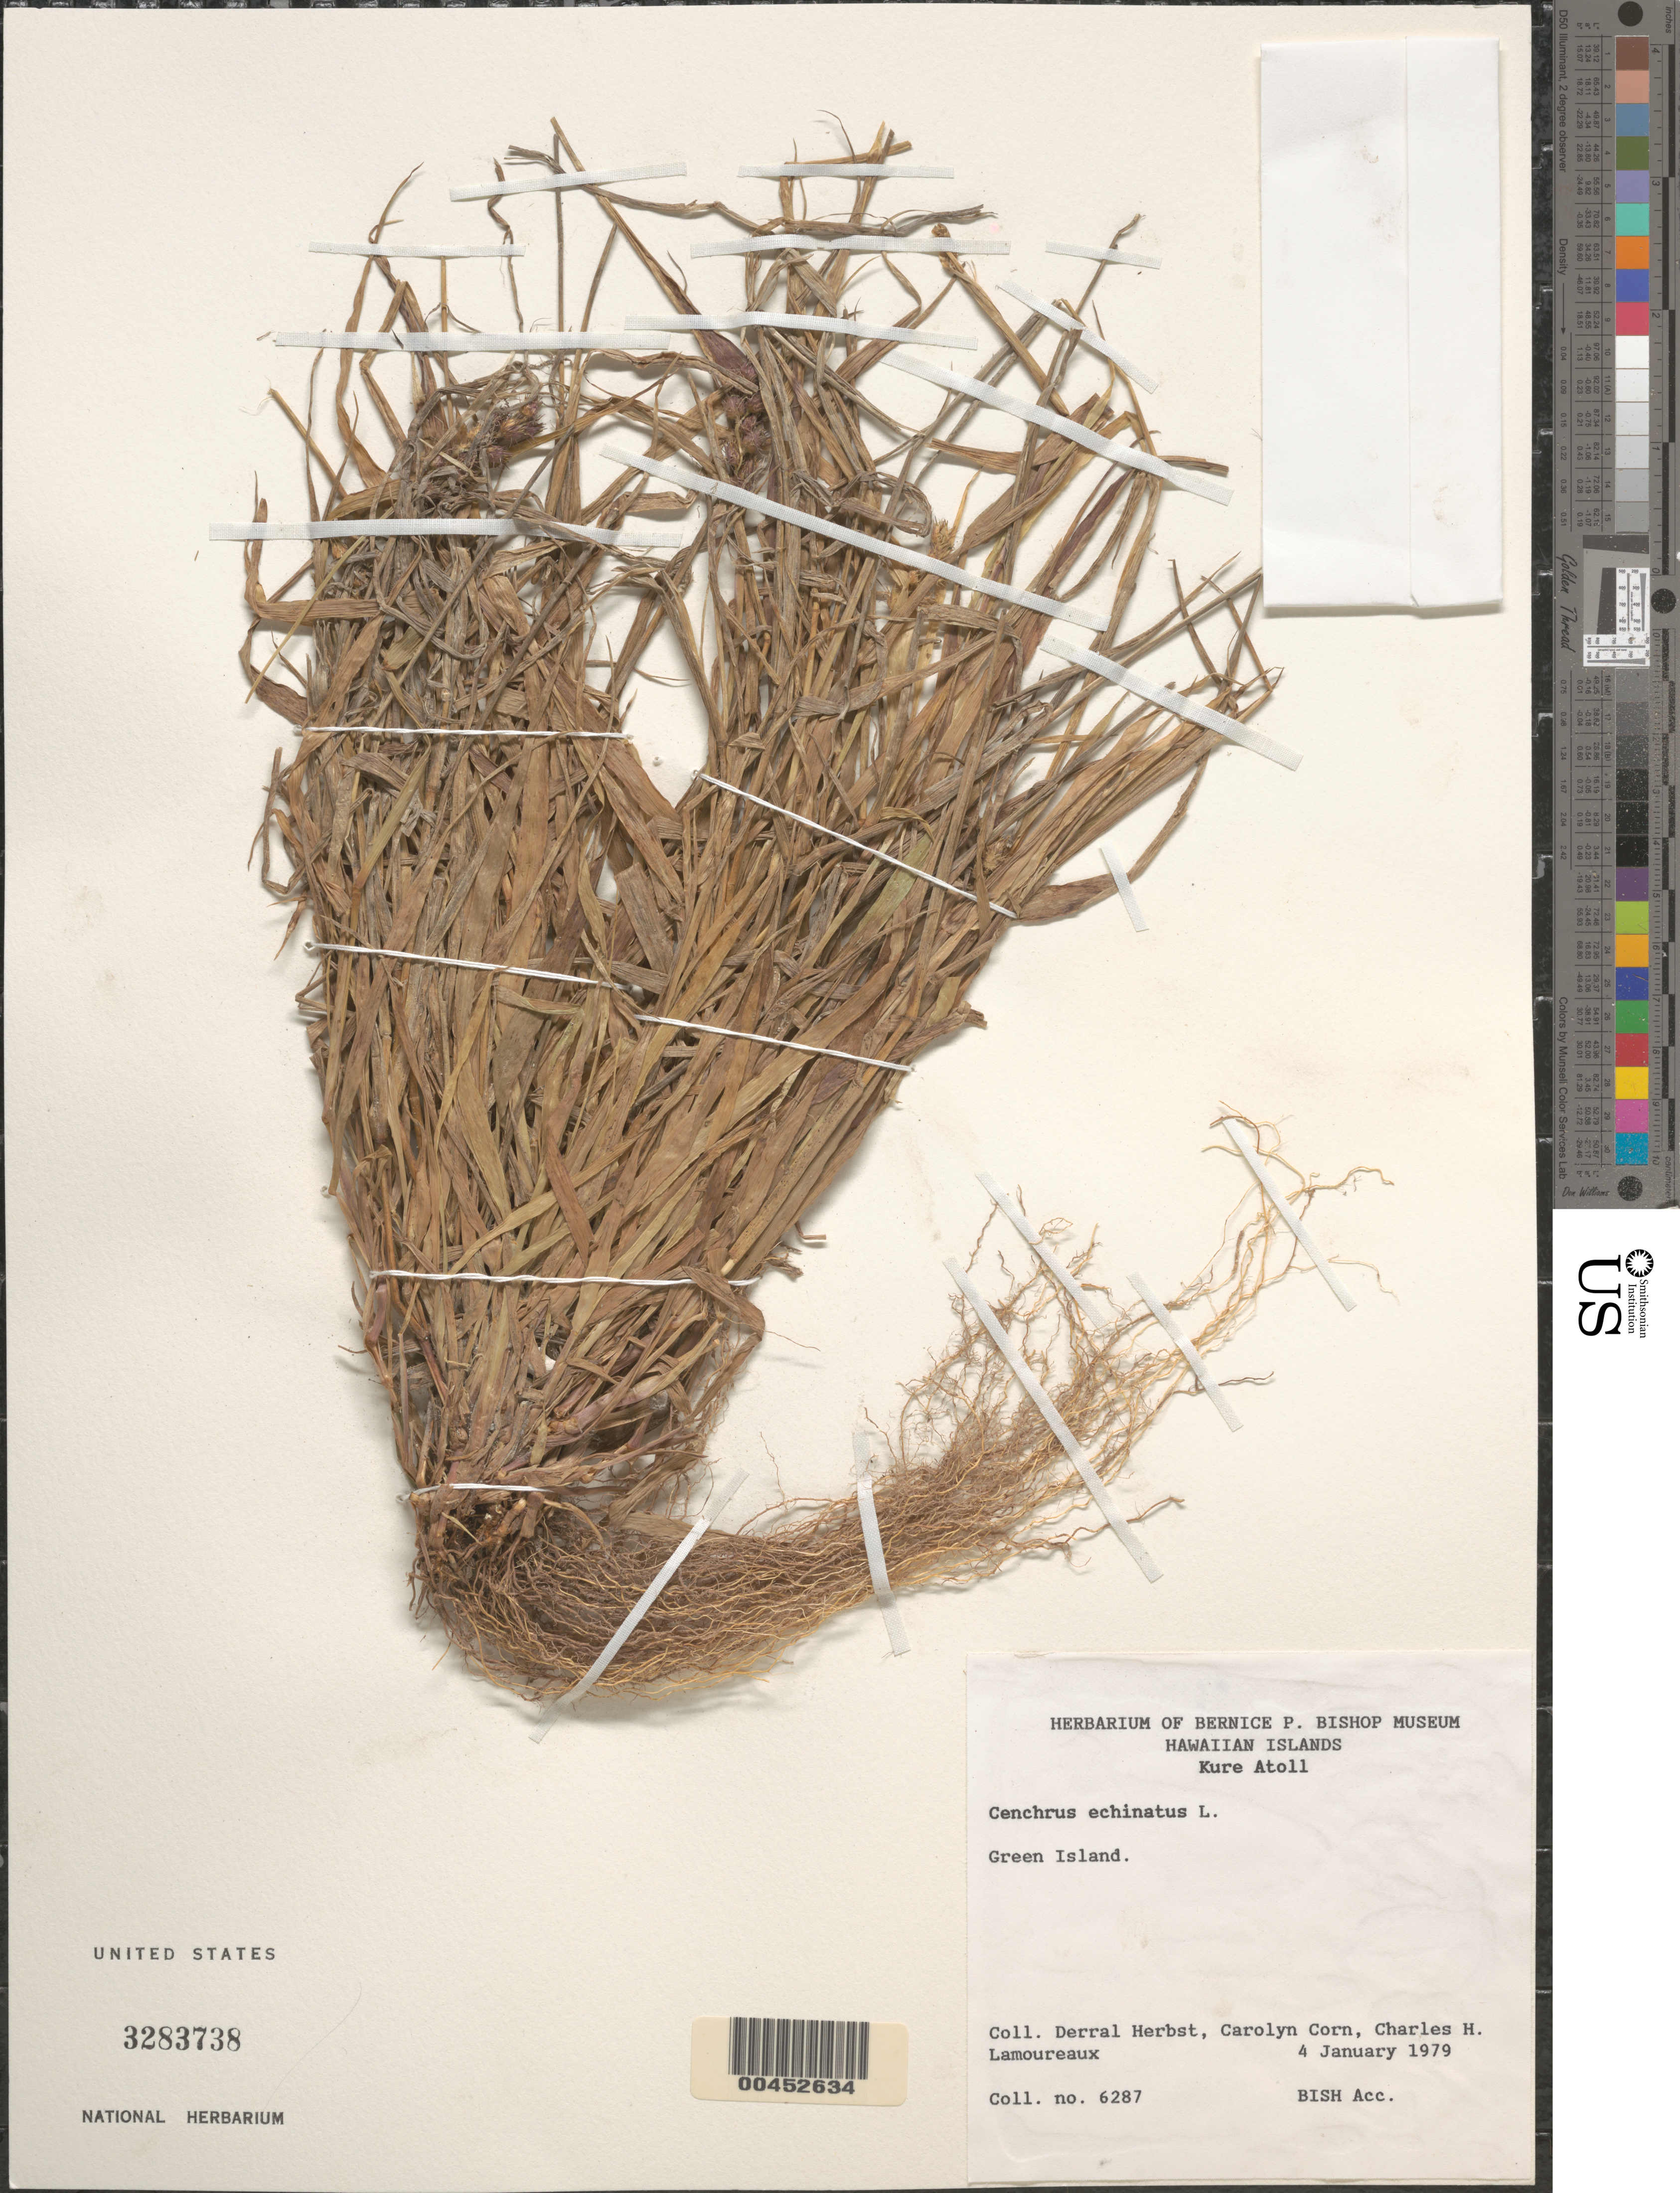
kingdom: Plantae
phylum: Tracheophyta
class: Liliopsida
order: Poales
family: Poaceae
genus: Cenchrus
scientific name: Cenchrus echinatus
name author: L.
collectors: D. R. Herbst, C. Corn & C. H. Lamoureux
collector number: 6287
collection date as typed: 4 Jan 1979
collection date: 1979-01-04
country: United States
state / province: Hawaii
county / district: Honolulu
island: Kure Atoll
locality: Green Islet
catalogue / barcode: US 3283738